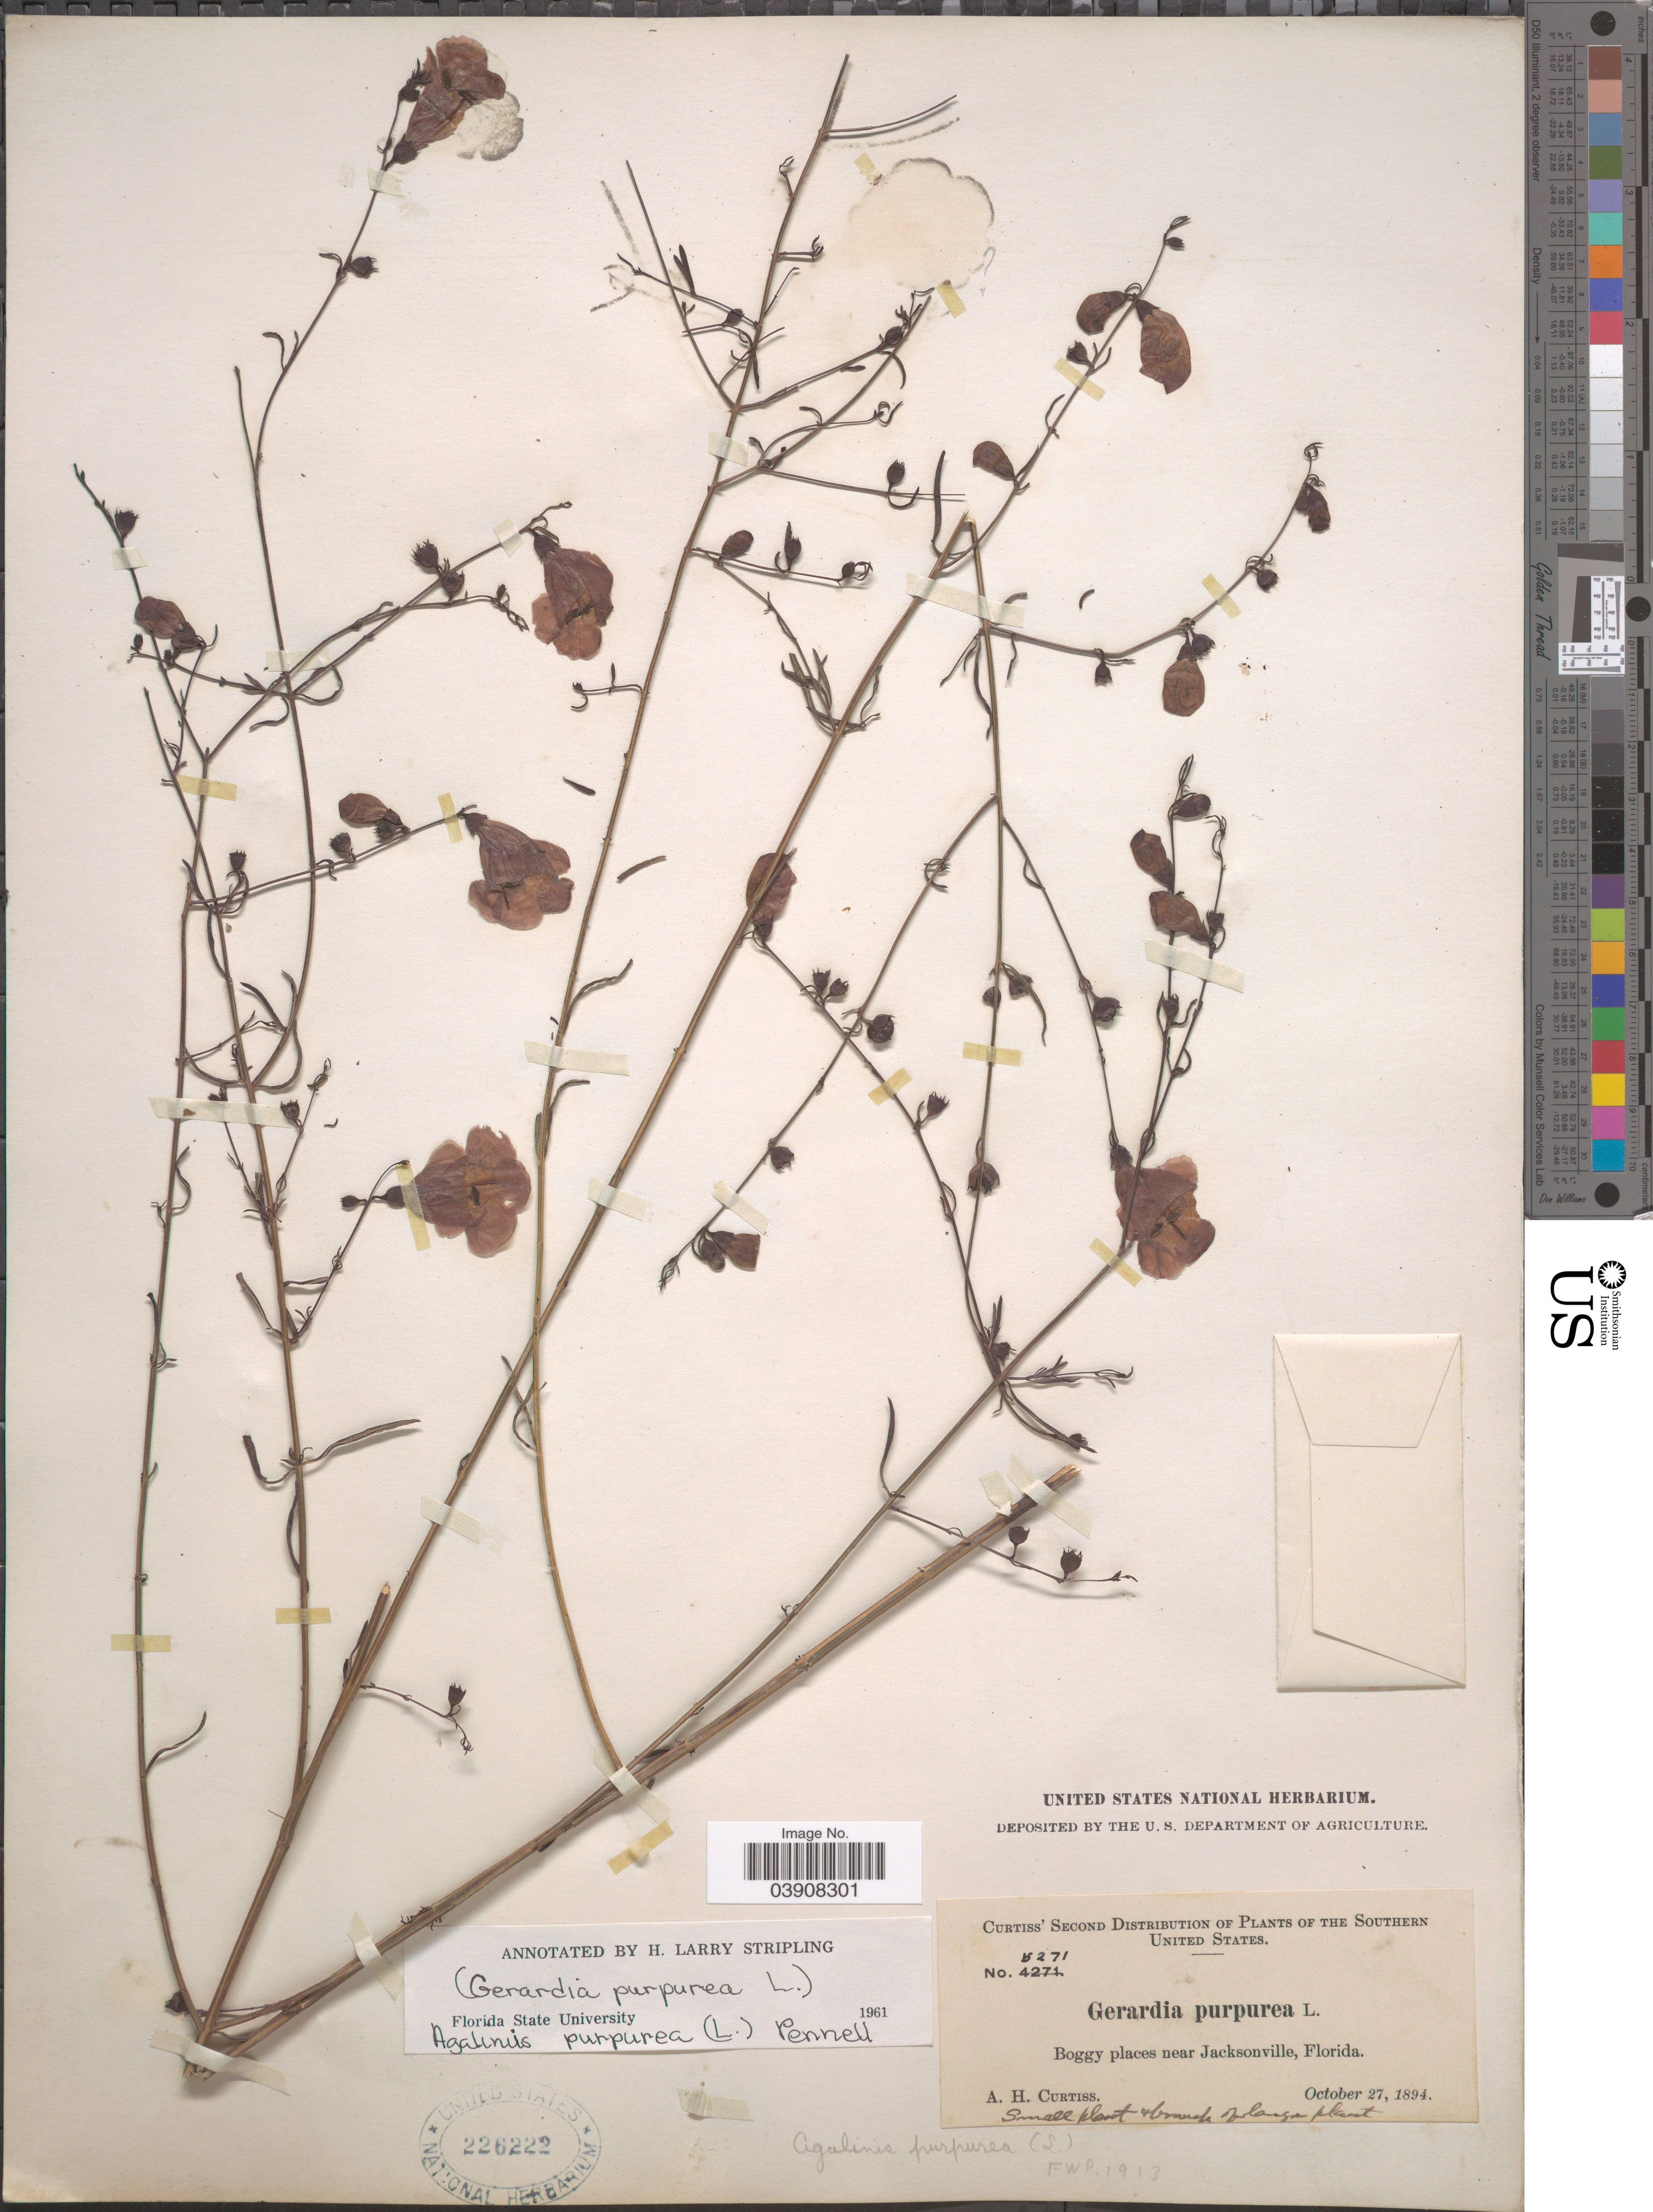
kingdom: Plantae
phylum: Tracheophyta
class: Magnoliopsida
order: Lamiales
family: Orobanchaceae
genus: Agalinis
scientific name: Agalinis purpurea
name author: (L.) Pennell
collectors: A. H. Curtiss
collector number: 5271*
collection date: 1894-10-27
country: United States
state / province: Florida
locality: Southern United States. Boggy places near Jacksonville.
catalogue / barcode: US 226222